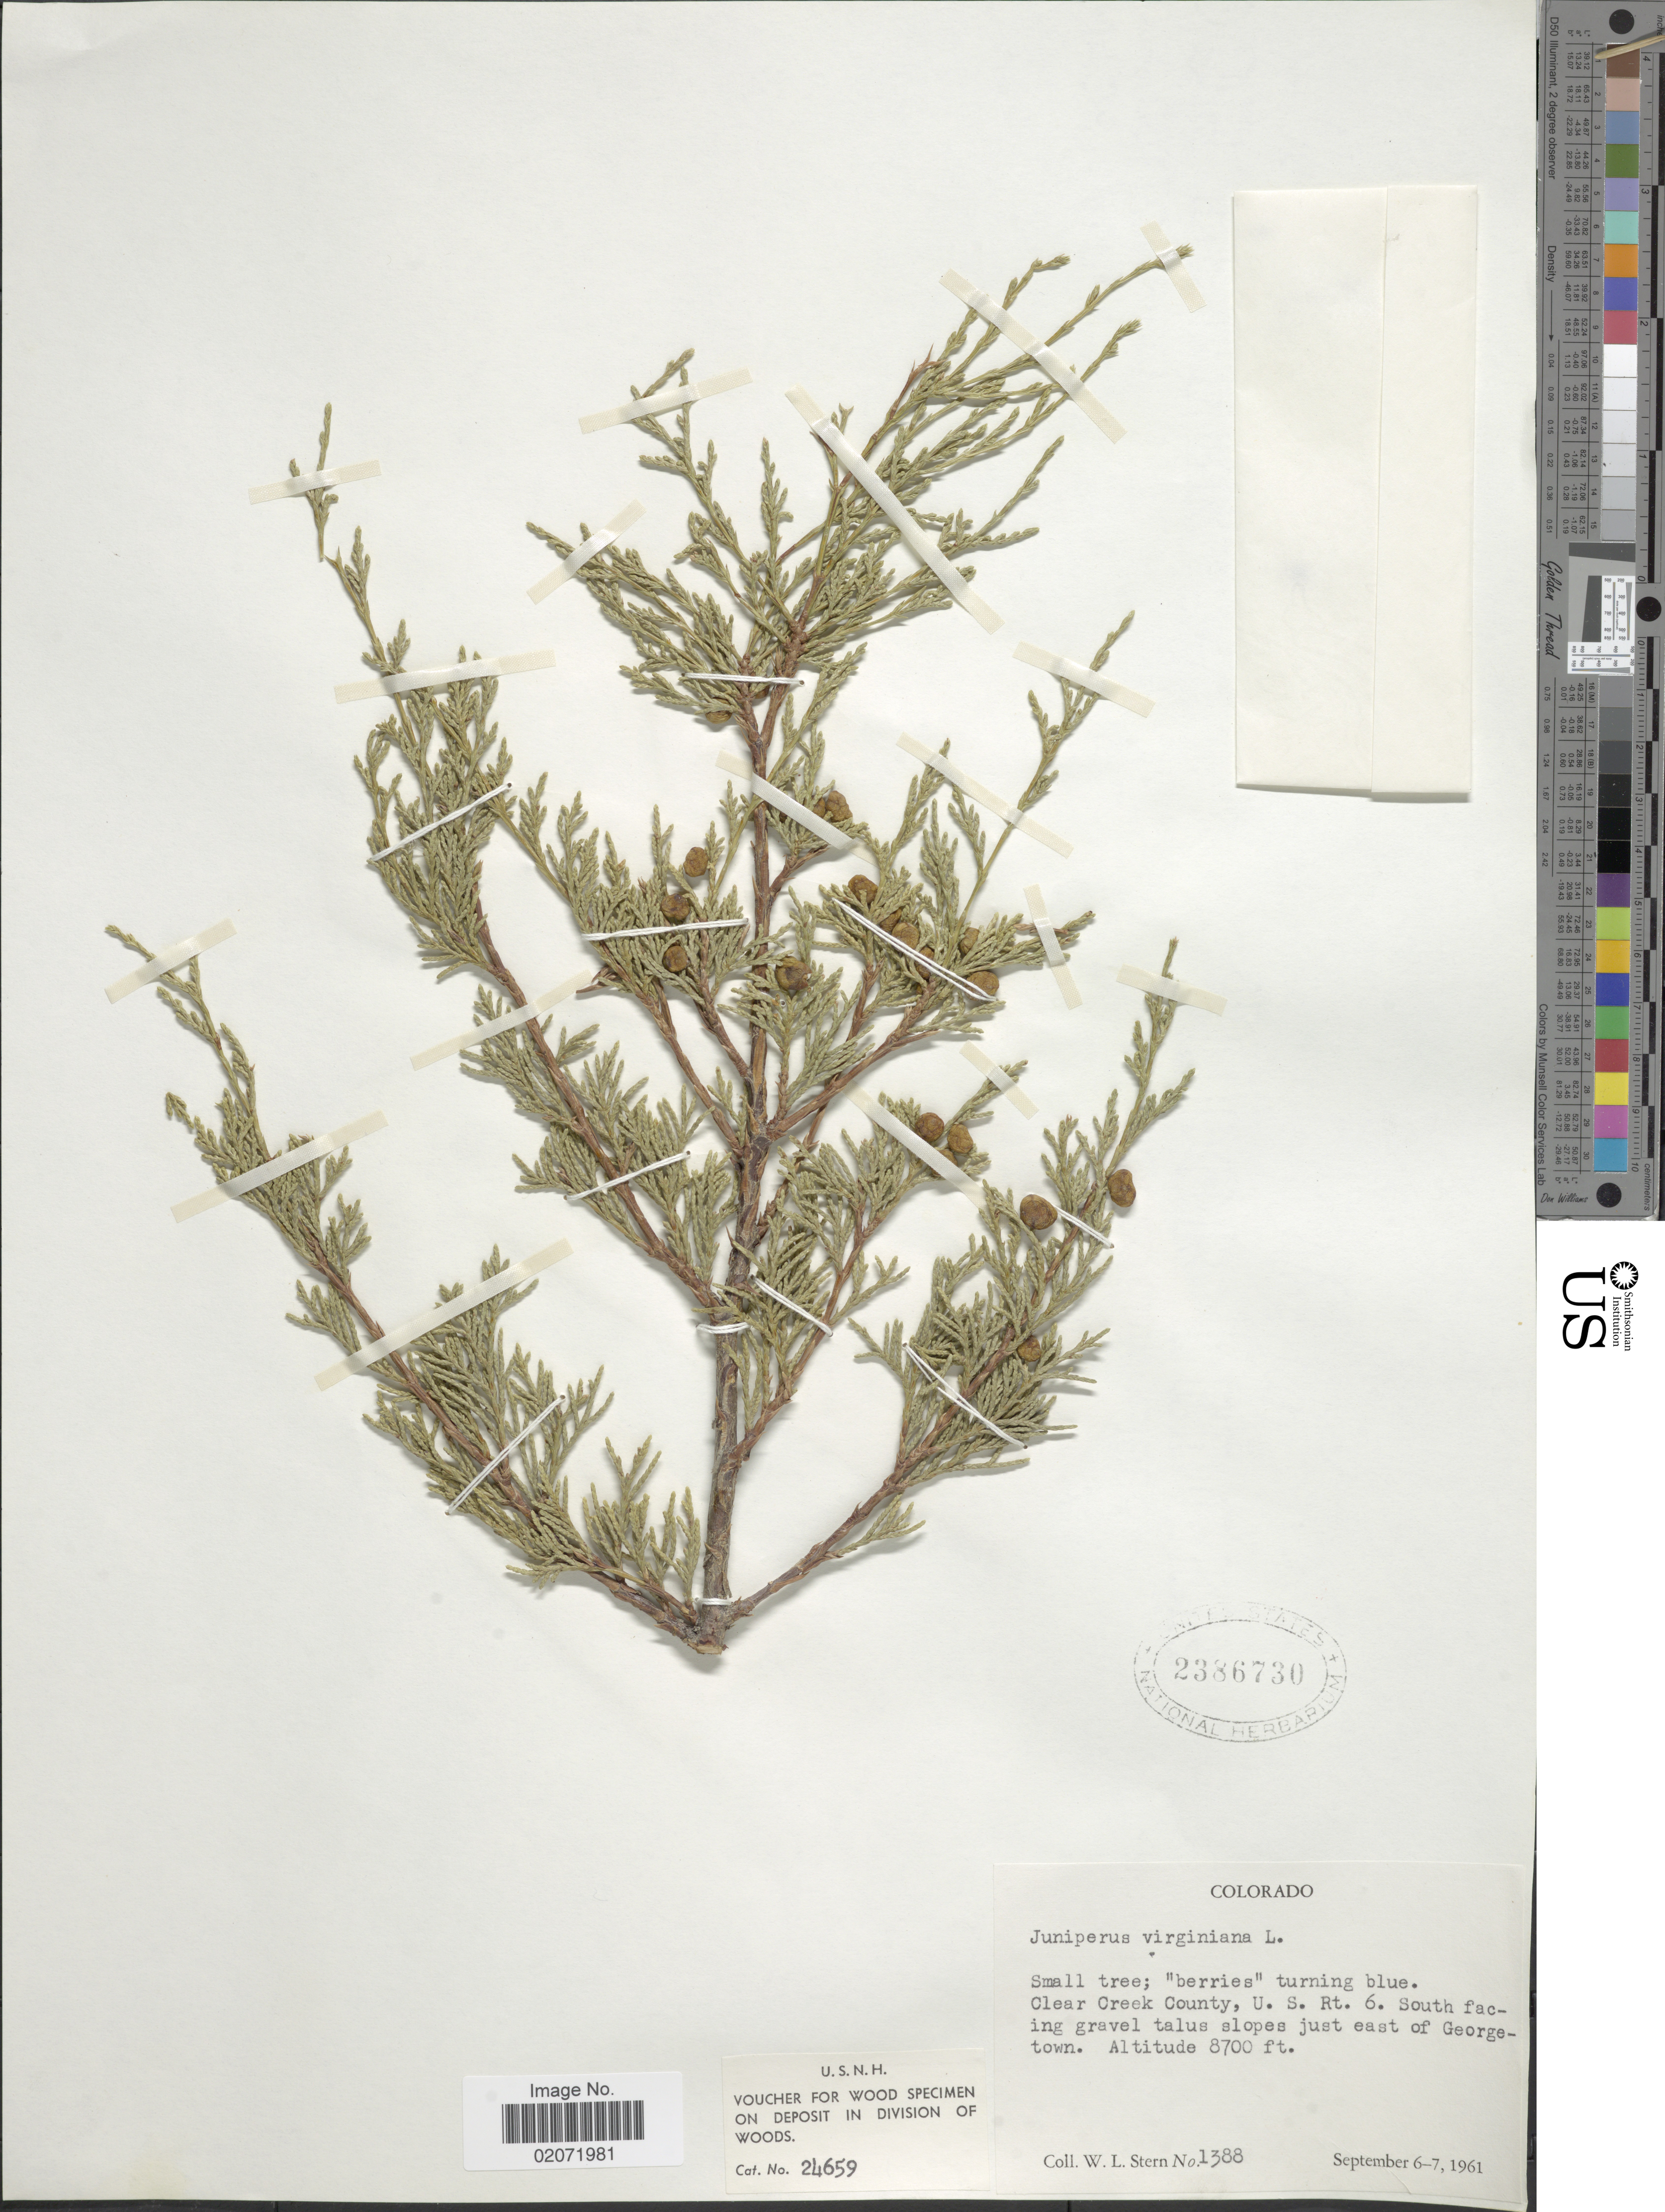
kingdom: Plantae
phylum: Tracheophyta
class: Pinopsida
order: Pinales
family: Cupressaceae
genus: Juniperus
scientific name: Juniperus virginiana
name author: L.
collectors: W. L. Stern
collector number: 1388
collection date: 1961-09-06/1961-09-07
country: United States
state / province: Colorado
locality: Clear Creek County, U. S. Rt. 6. South facing gravel talus slope just east of Georgetown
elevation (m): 2652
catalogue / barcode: US 2386730